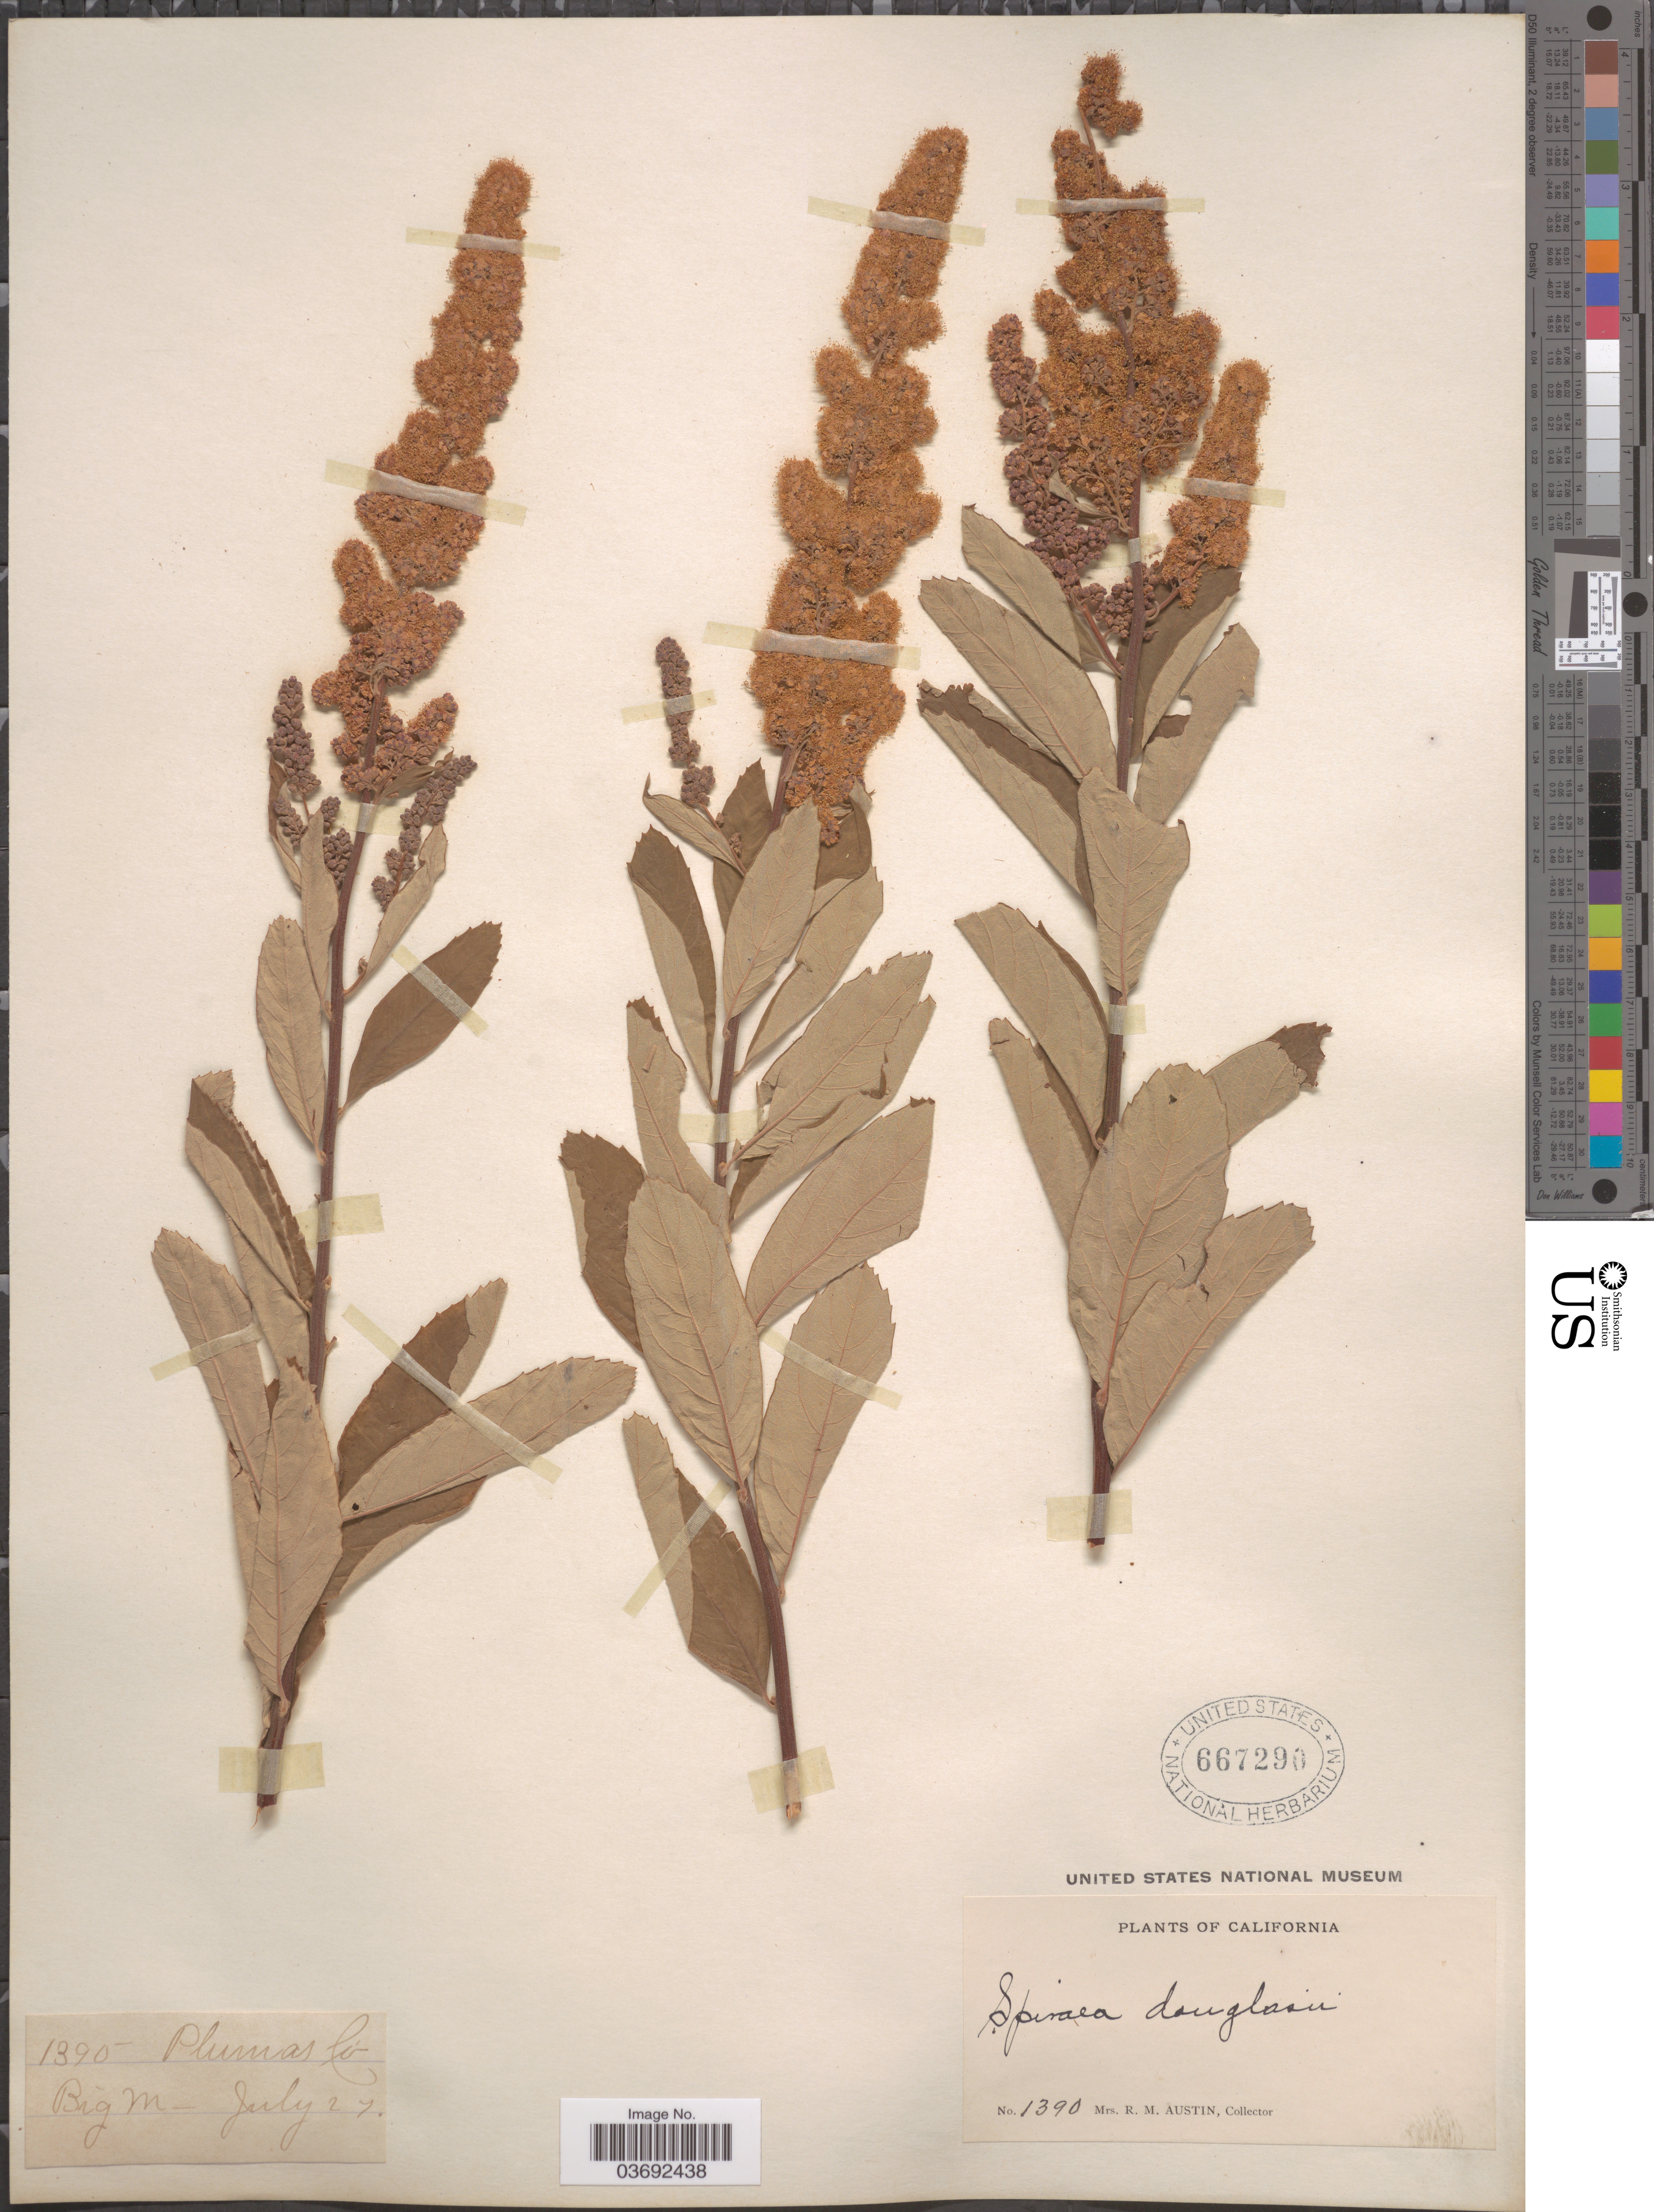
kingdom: Plantae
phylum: Tracheophyta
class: Magnoliopsida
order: Rosales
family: Rosaceae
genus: Spiraea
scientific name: Spiraea douglasii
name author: Hook.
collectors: R. Austin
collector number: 1390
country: United States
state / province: California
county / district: Plumas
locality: Plumas Co. Big M.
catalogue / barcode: US 667290